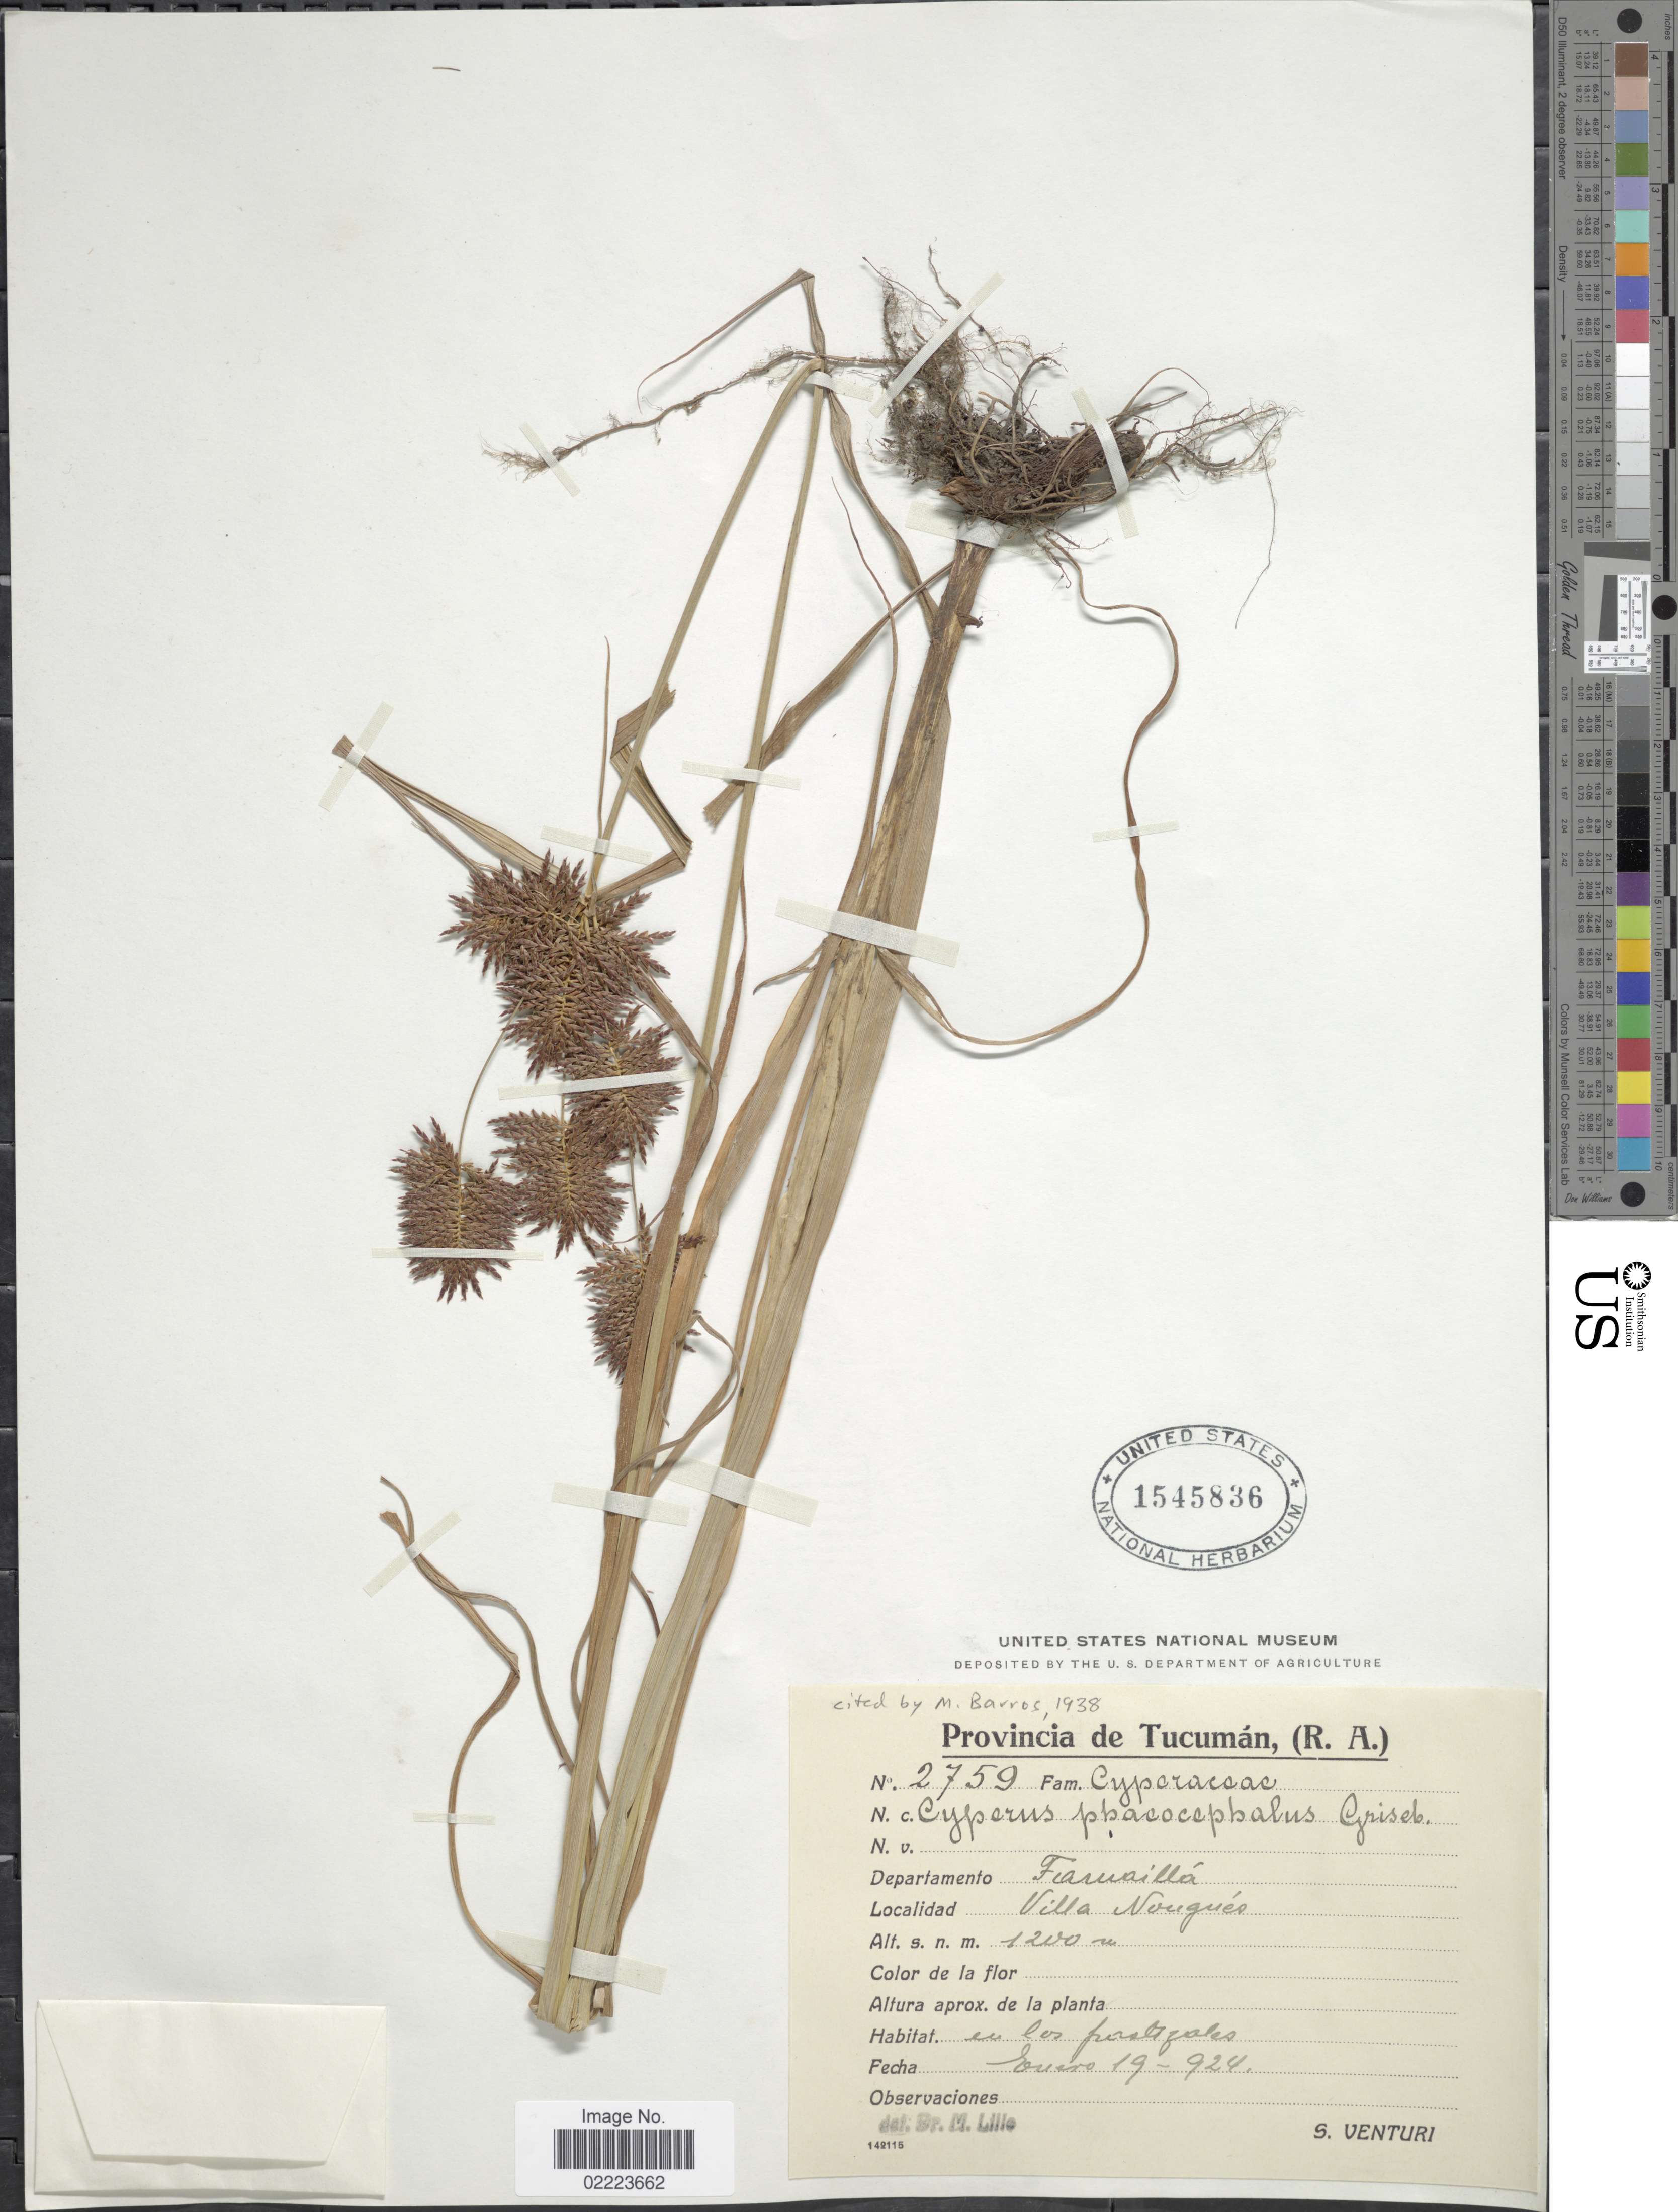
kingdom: Plantae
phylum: Tracheophyta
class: Liliopsida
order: Poales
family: Cyperaceae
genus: Cyperus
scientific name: Cyperus manimae var. manimae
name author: Kunth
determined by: Strong, Mark T., (BOT), Smithsonian Institution - National Museum of Natural History (UNITED STATES)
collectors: S. Venturi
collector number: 2759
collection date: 1924-01-19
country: Argentina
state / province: Tucuman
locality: (R.A.) Departamento Famailla, Villa Nougues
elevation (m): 1200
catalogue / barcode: US 1545836